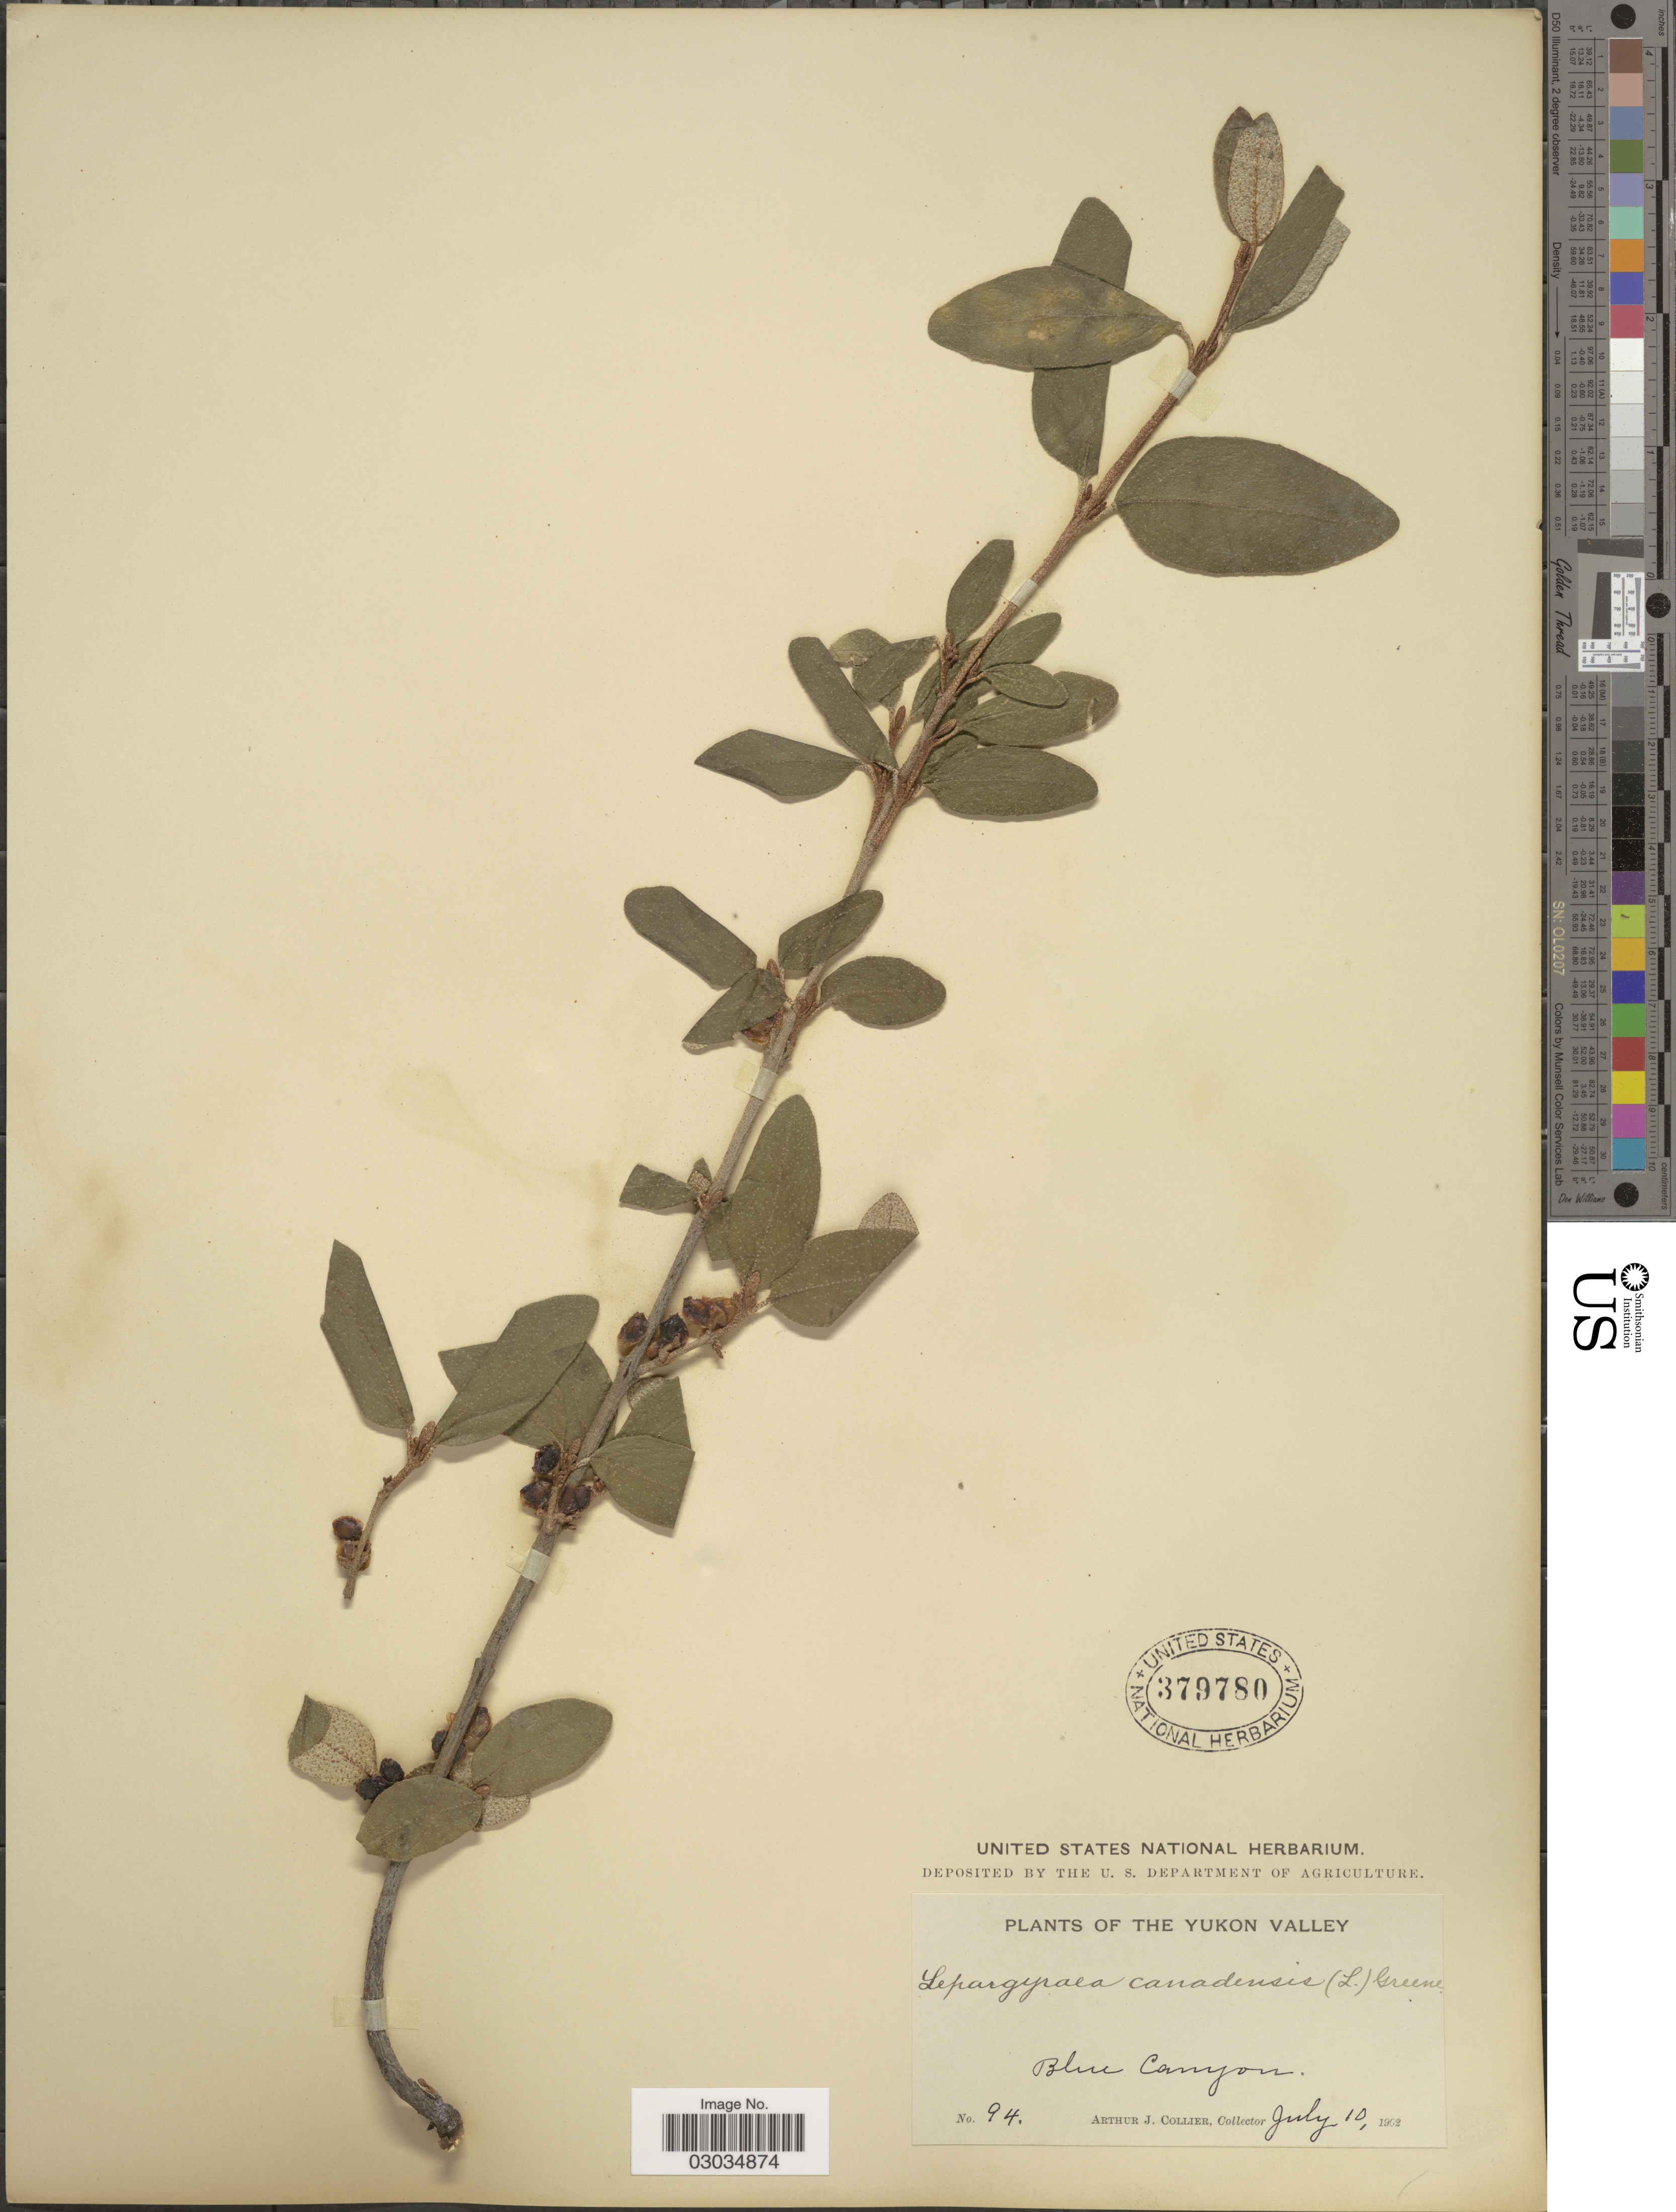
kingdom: Plantae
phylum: Tracheophyta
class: Magnoliopsida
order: Rosales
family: Elaeagnaceae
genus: Shepherdia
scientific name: Shepherdia canadensis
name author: (L.) Nutt.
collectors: A. Collier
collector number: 94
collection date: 1962-07-10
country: Canada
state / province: Yukon Territory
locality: The Yukon Valley, Blue Canyon.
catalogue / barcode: US 379780